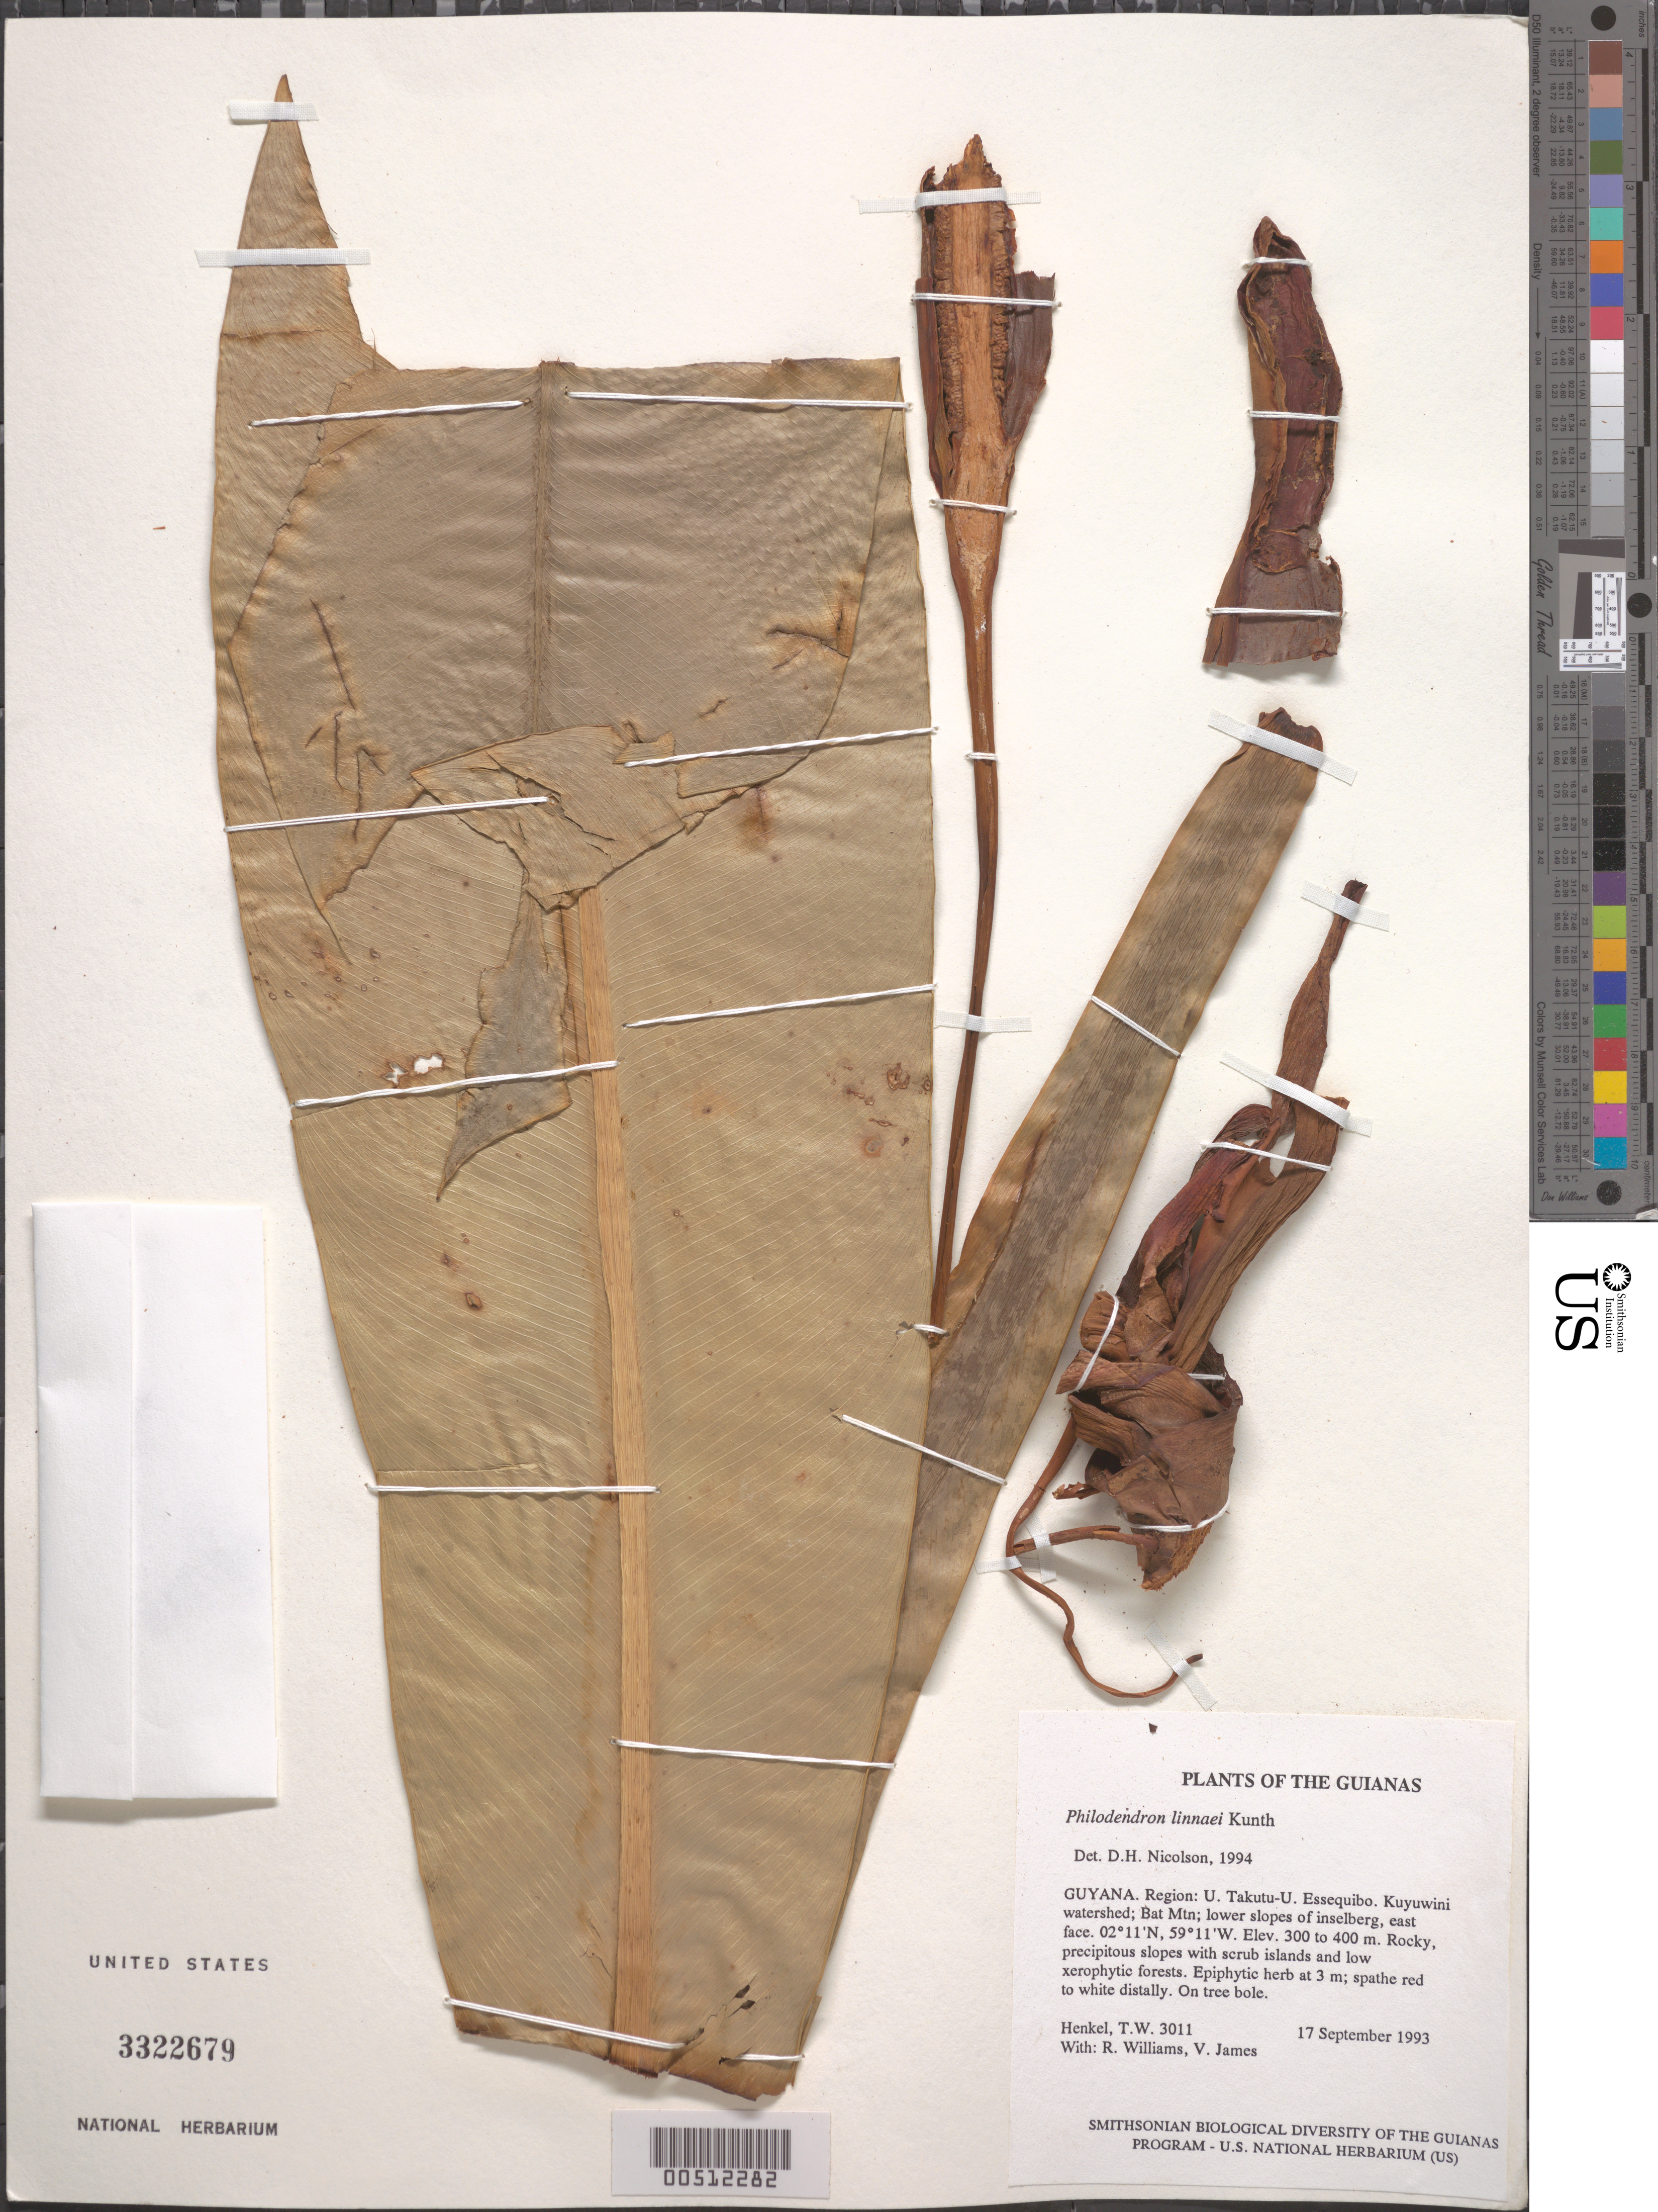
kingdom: Plantae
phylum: Tracheophyta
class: Liliopsida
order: Alismatales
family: Araceae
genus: Philodendron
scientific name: Philodendron linnaei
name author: Kunth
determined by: Nicolson, Dan H.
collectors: T. Henkel, R. Williams & V. James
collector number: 3011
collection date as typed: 17 September 1993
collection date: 1993-09-17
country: Guyana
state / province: U. Takutu-U. Essequibo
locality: Kuyuwini watershed; Bat Mtn; lower slopes of inselberg, east face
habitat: Rocky, precipitous slopes with scrub islands and low xerophytic forests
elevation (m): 300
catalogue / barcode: US 3322679